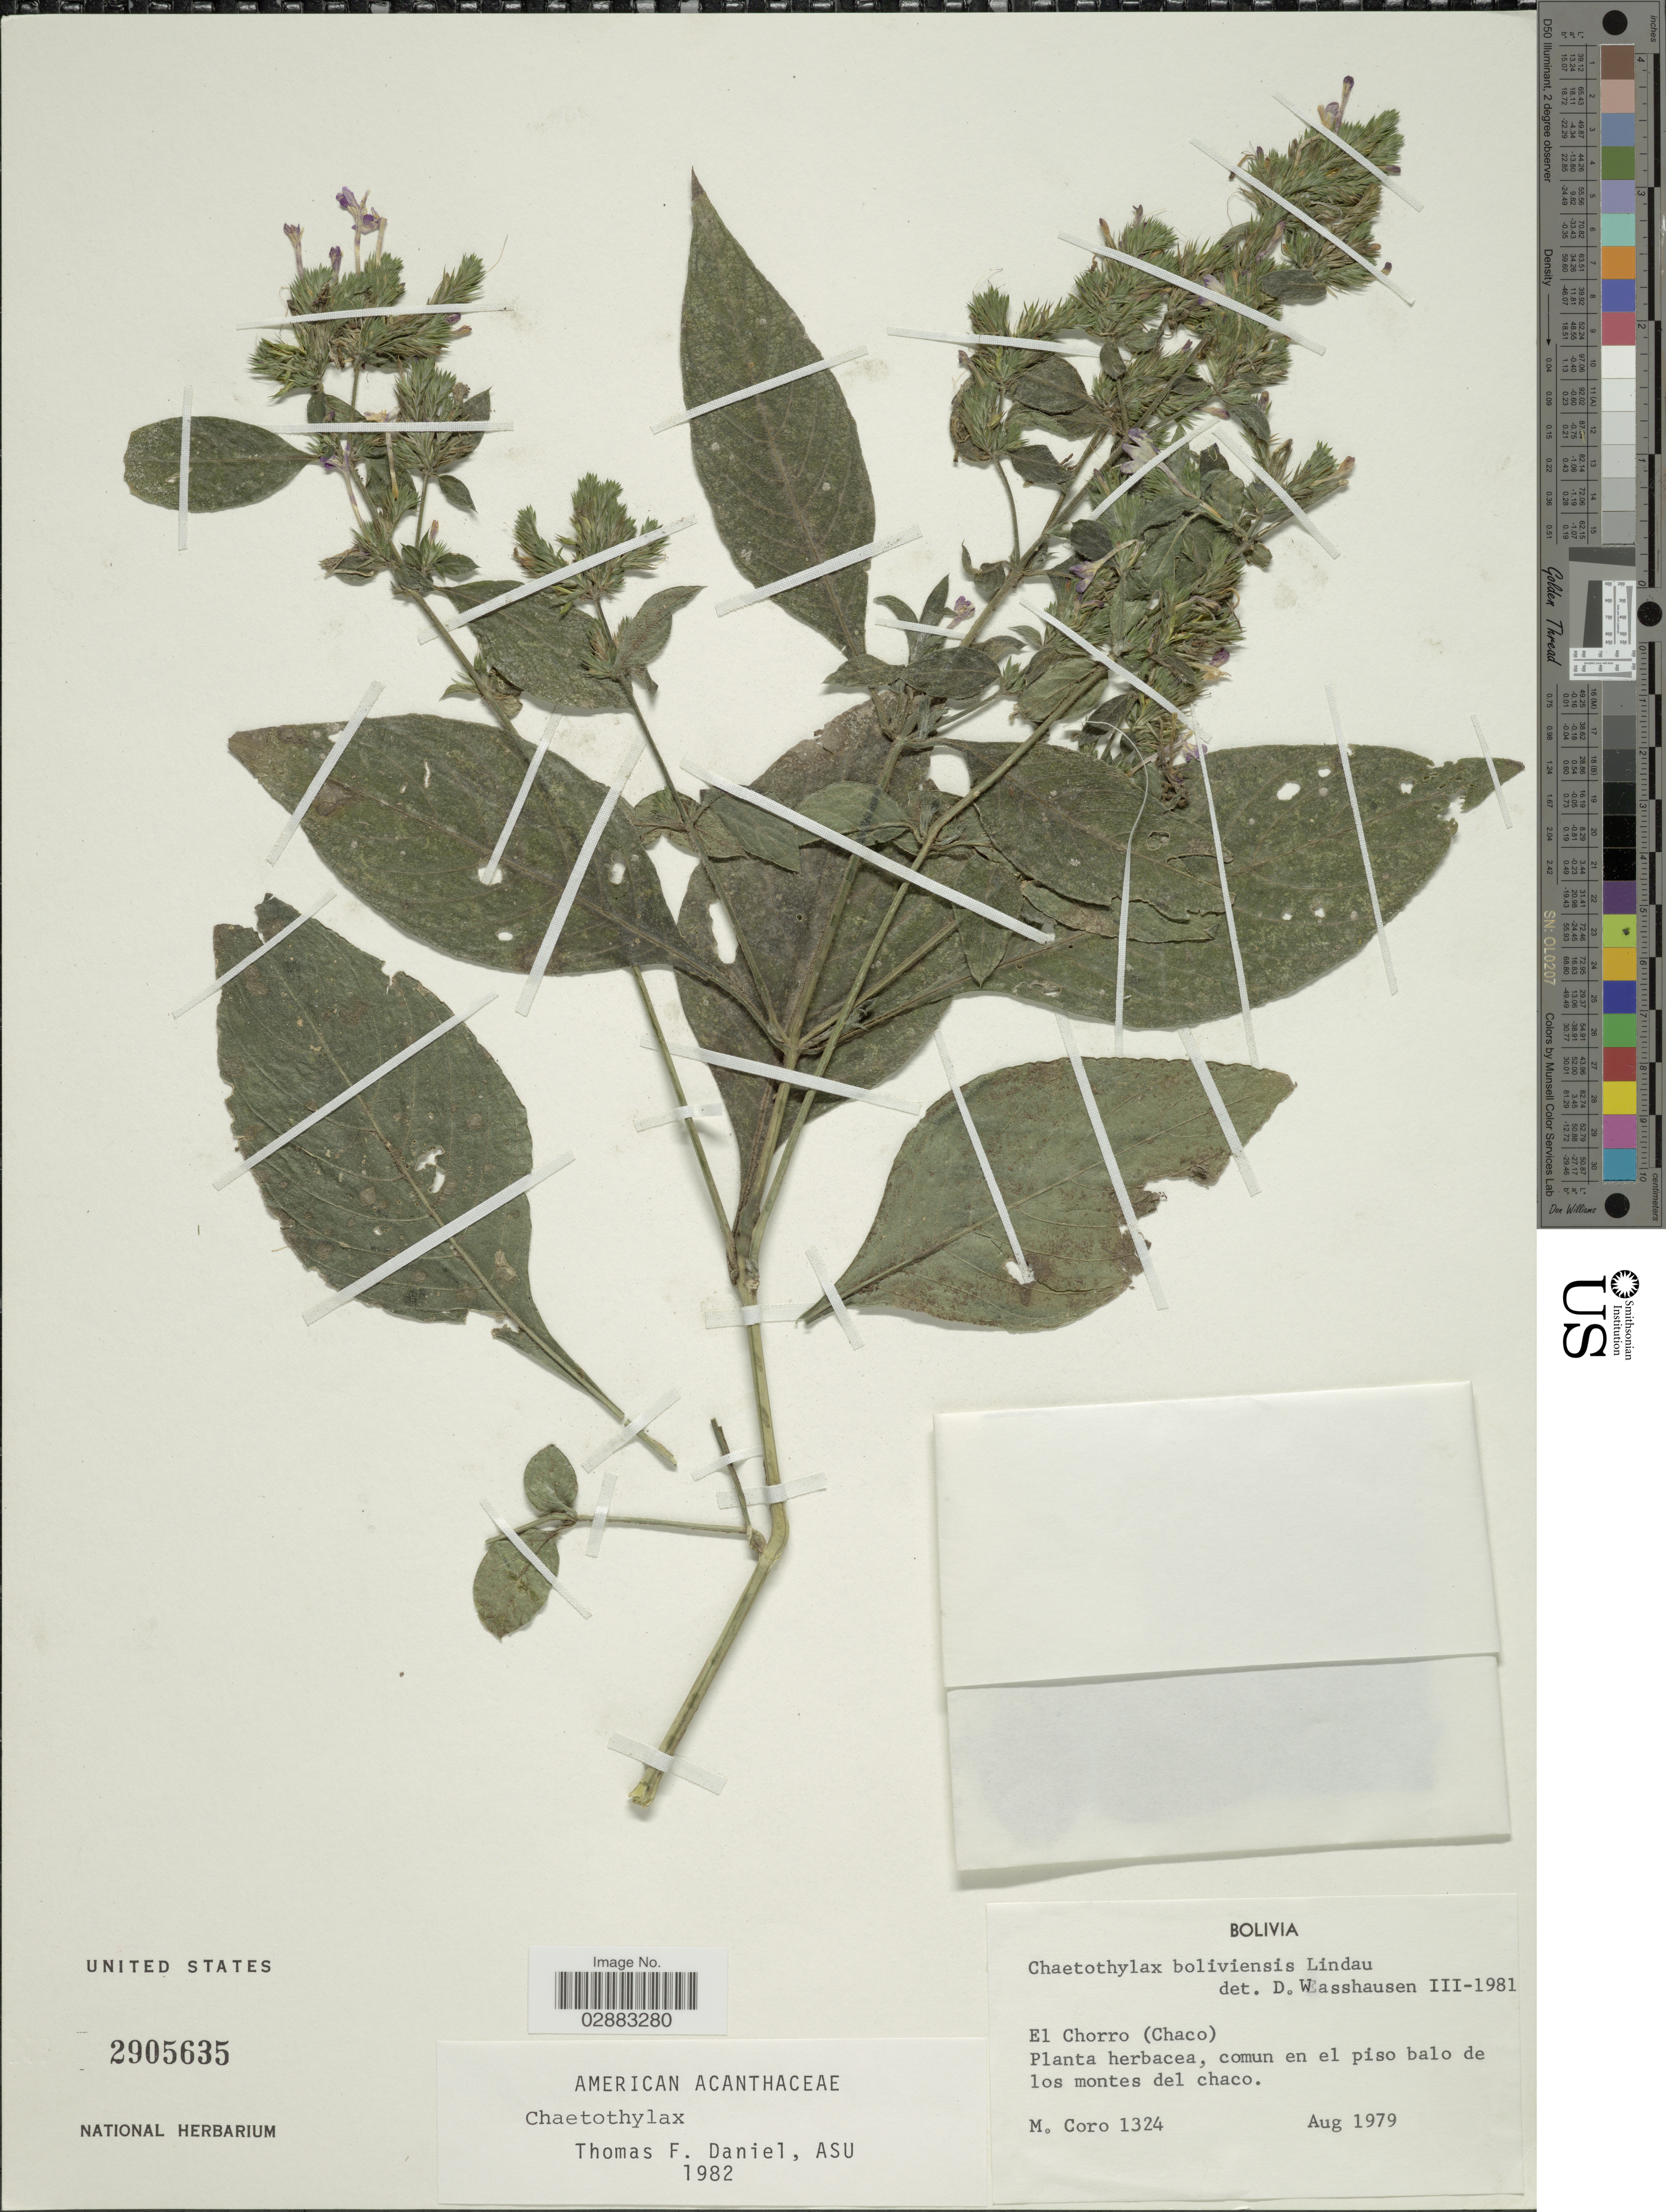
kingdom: Plantae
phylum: Tracheophyta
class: Magnoliopsida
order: Lamiales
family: Acanthaceae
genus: Justicia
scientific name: Justicia goudotii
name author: V.A.W. Graham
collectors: M. Coro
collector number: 1324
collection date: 1979-08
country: Bolivia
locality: El Chorro (Chaco).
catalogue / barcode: US 2905635